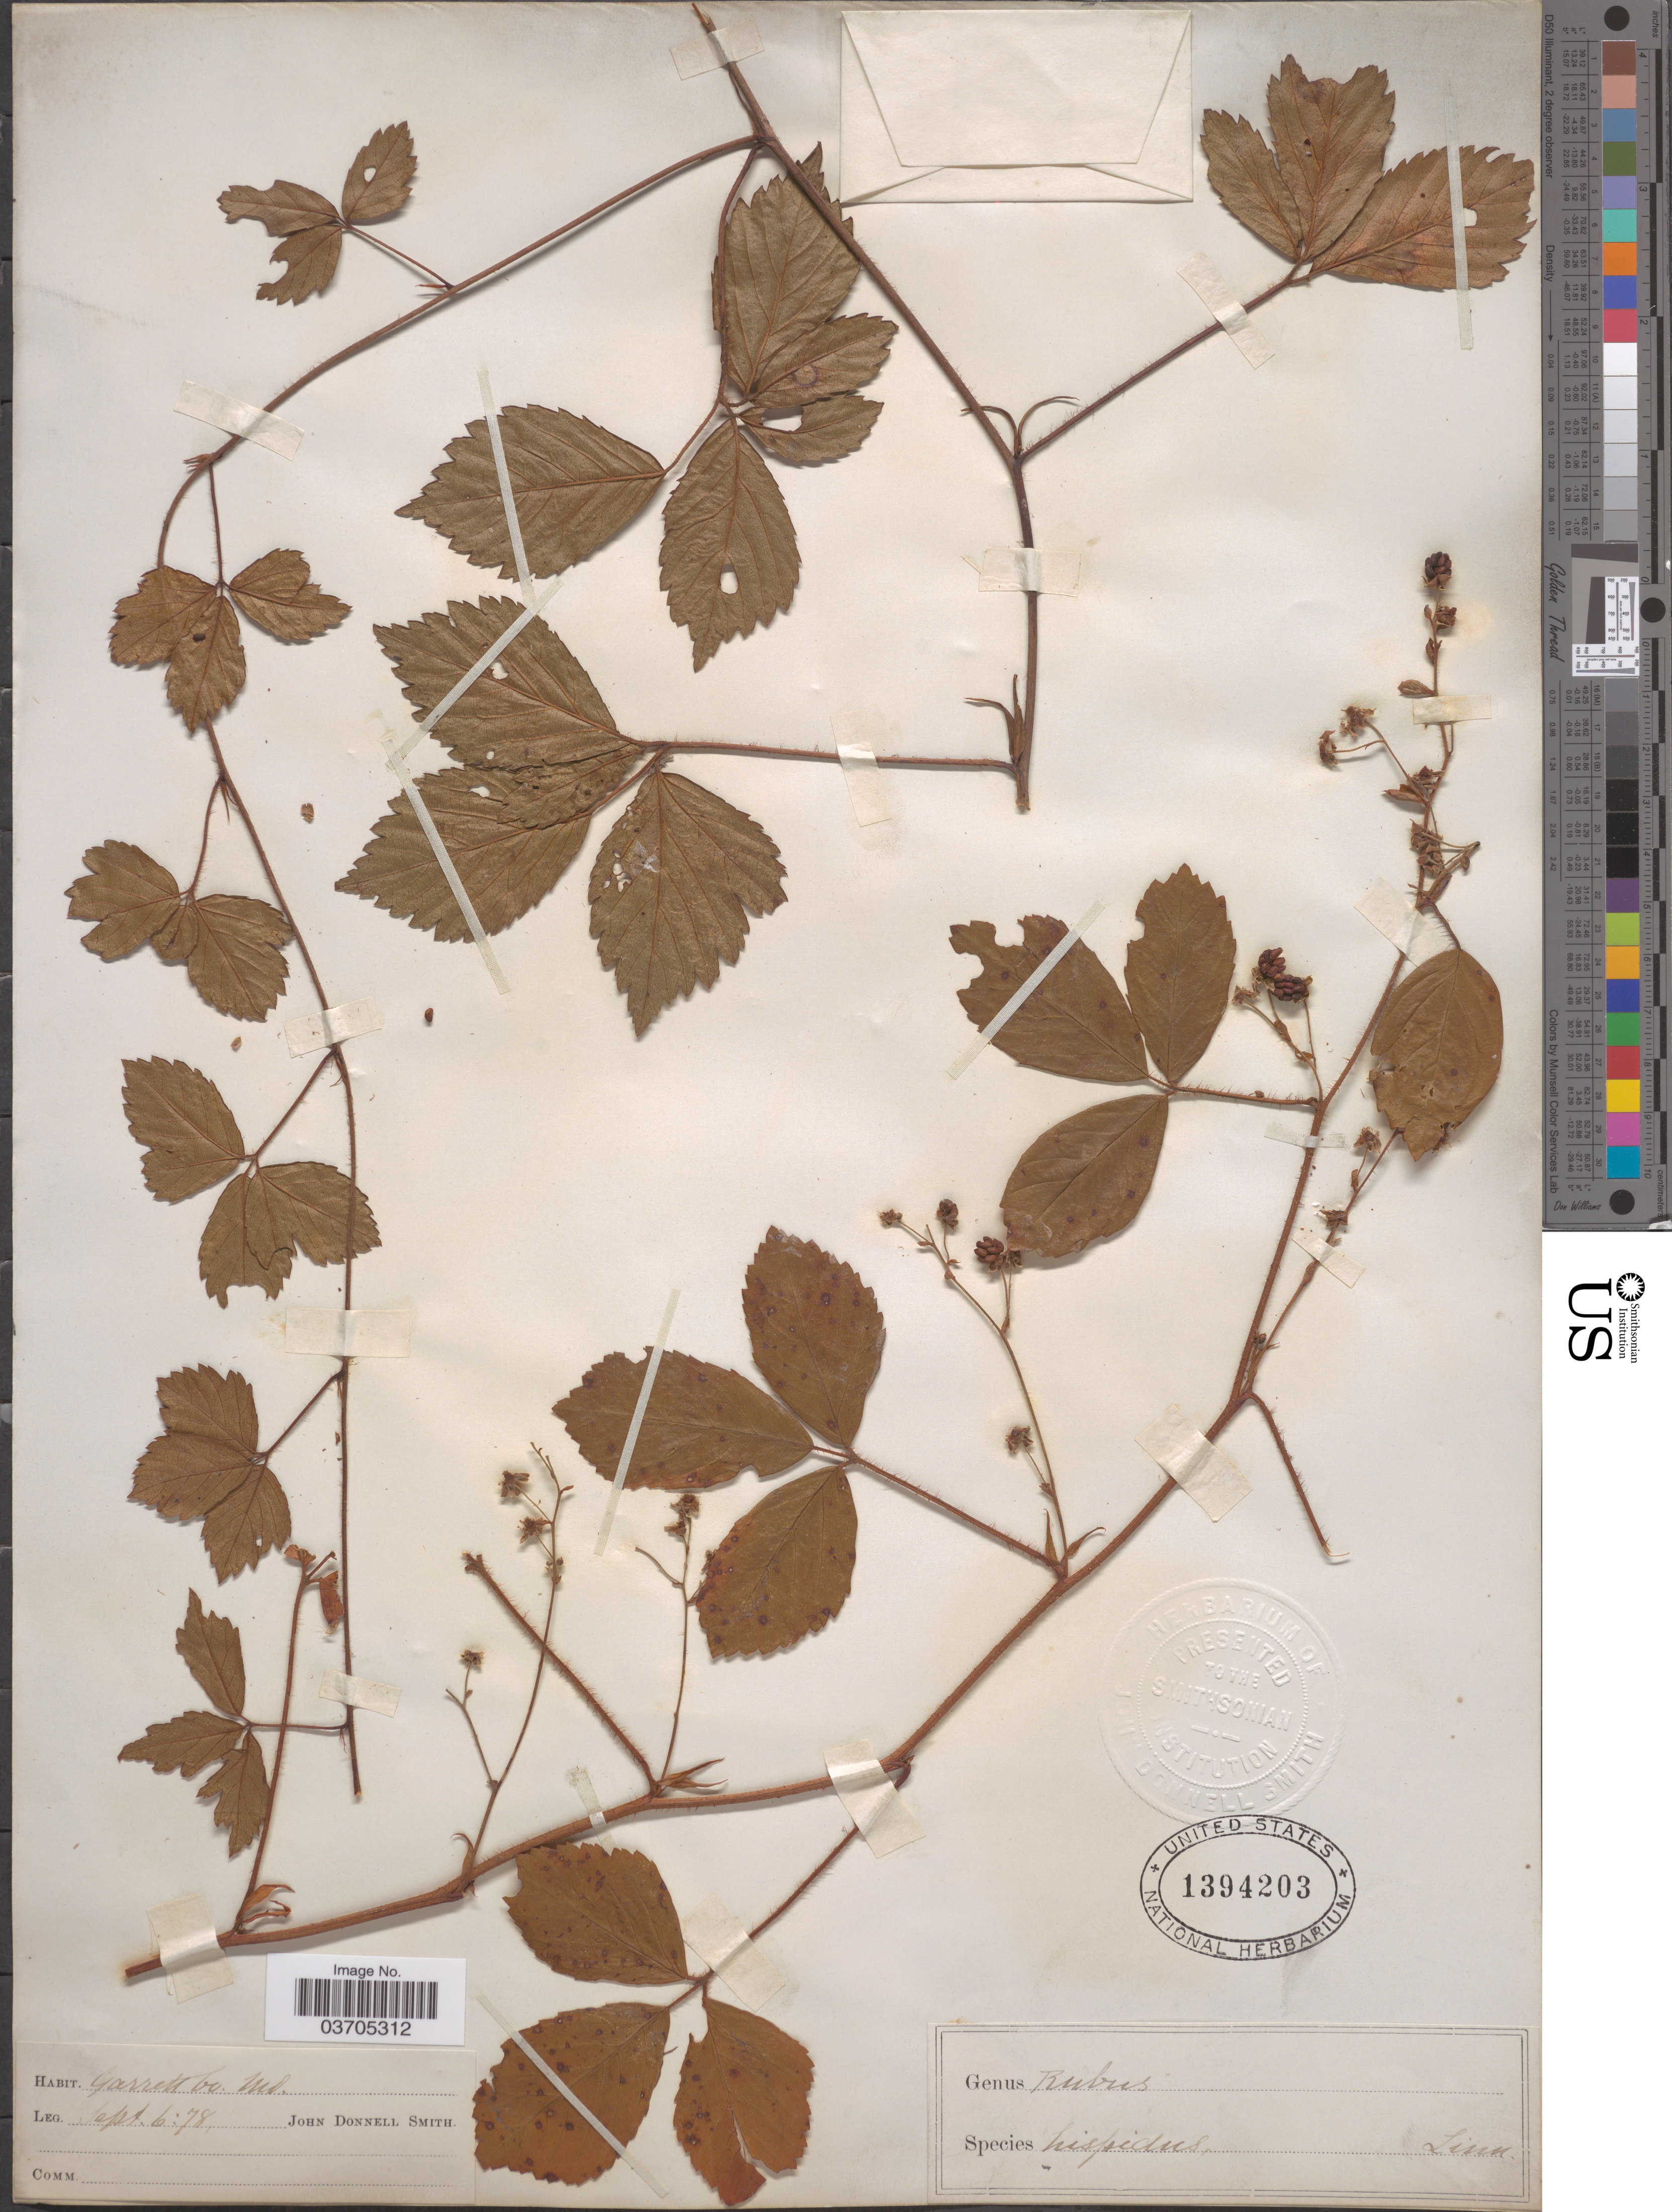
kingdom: Plantae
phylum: Tracheophyta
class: Magnoliopsida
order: Rosales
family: Rosaceae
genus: Rubus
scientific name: Rubus hispidus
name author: L.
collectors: J. Donnell Smith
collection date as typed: Transcribed d/m/y: 6/9/78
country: United States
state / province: Maryland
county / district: Garrett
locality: Garrett Co.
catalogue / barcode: US 1394203